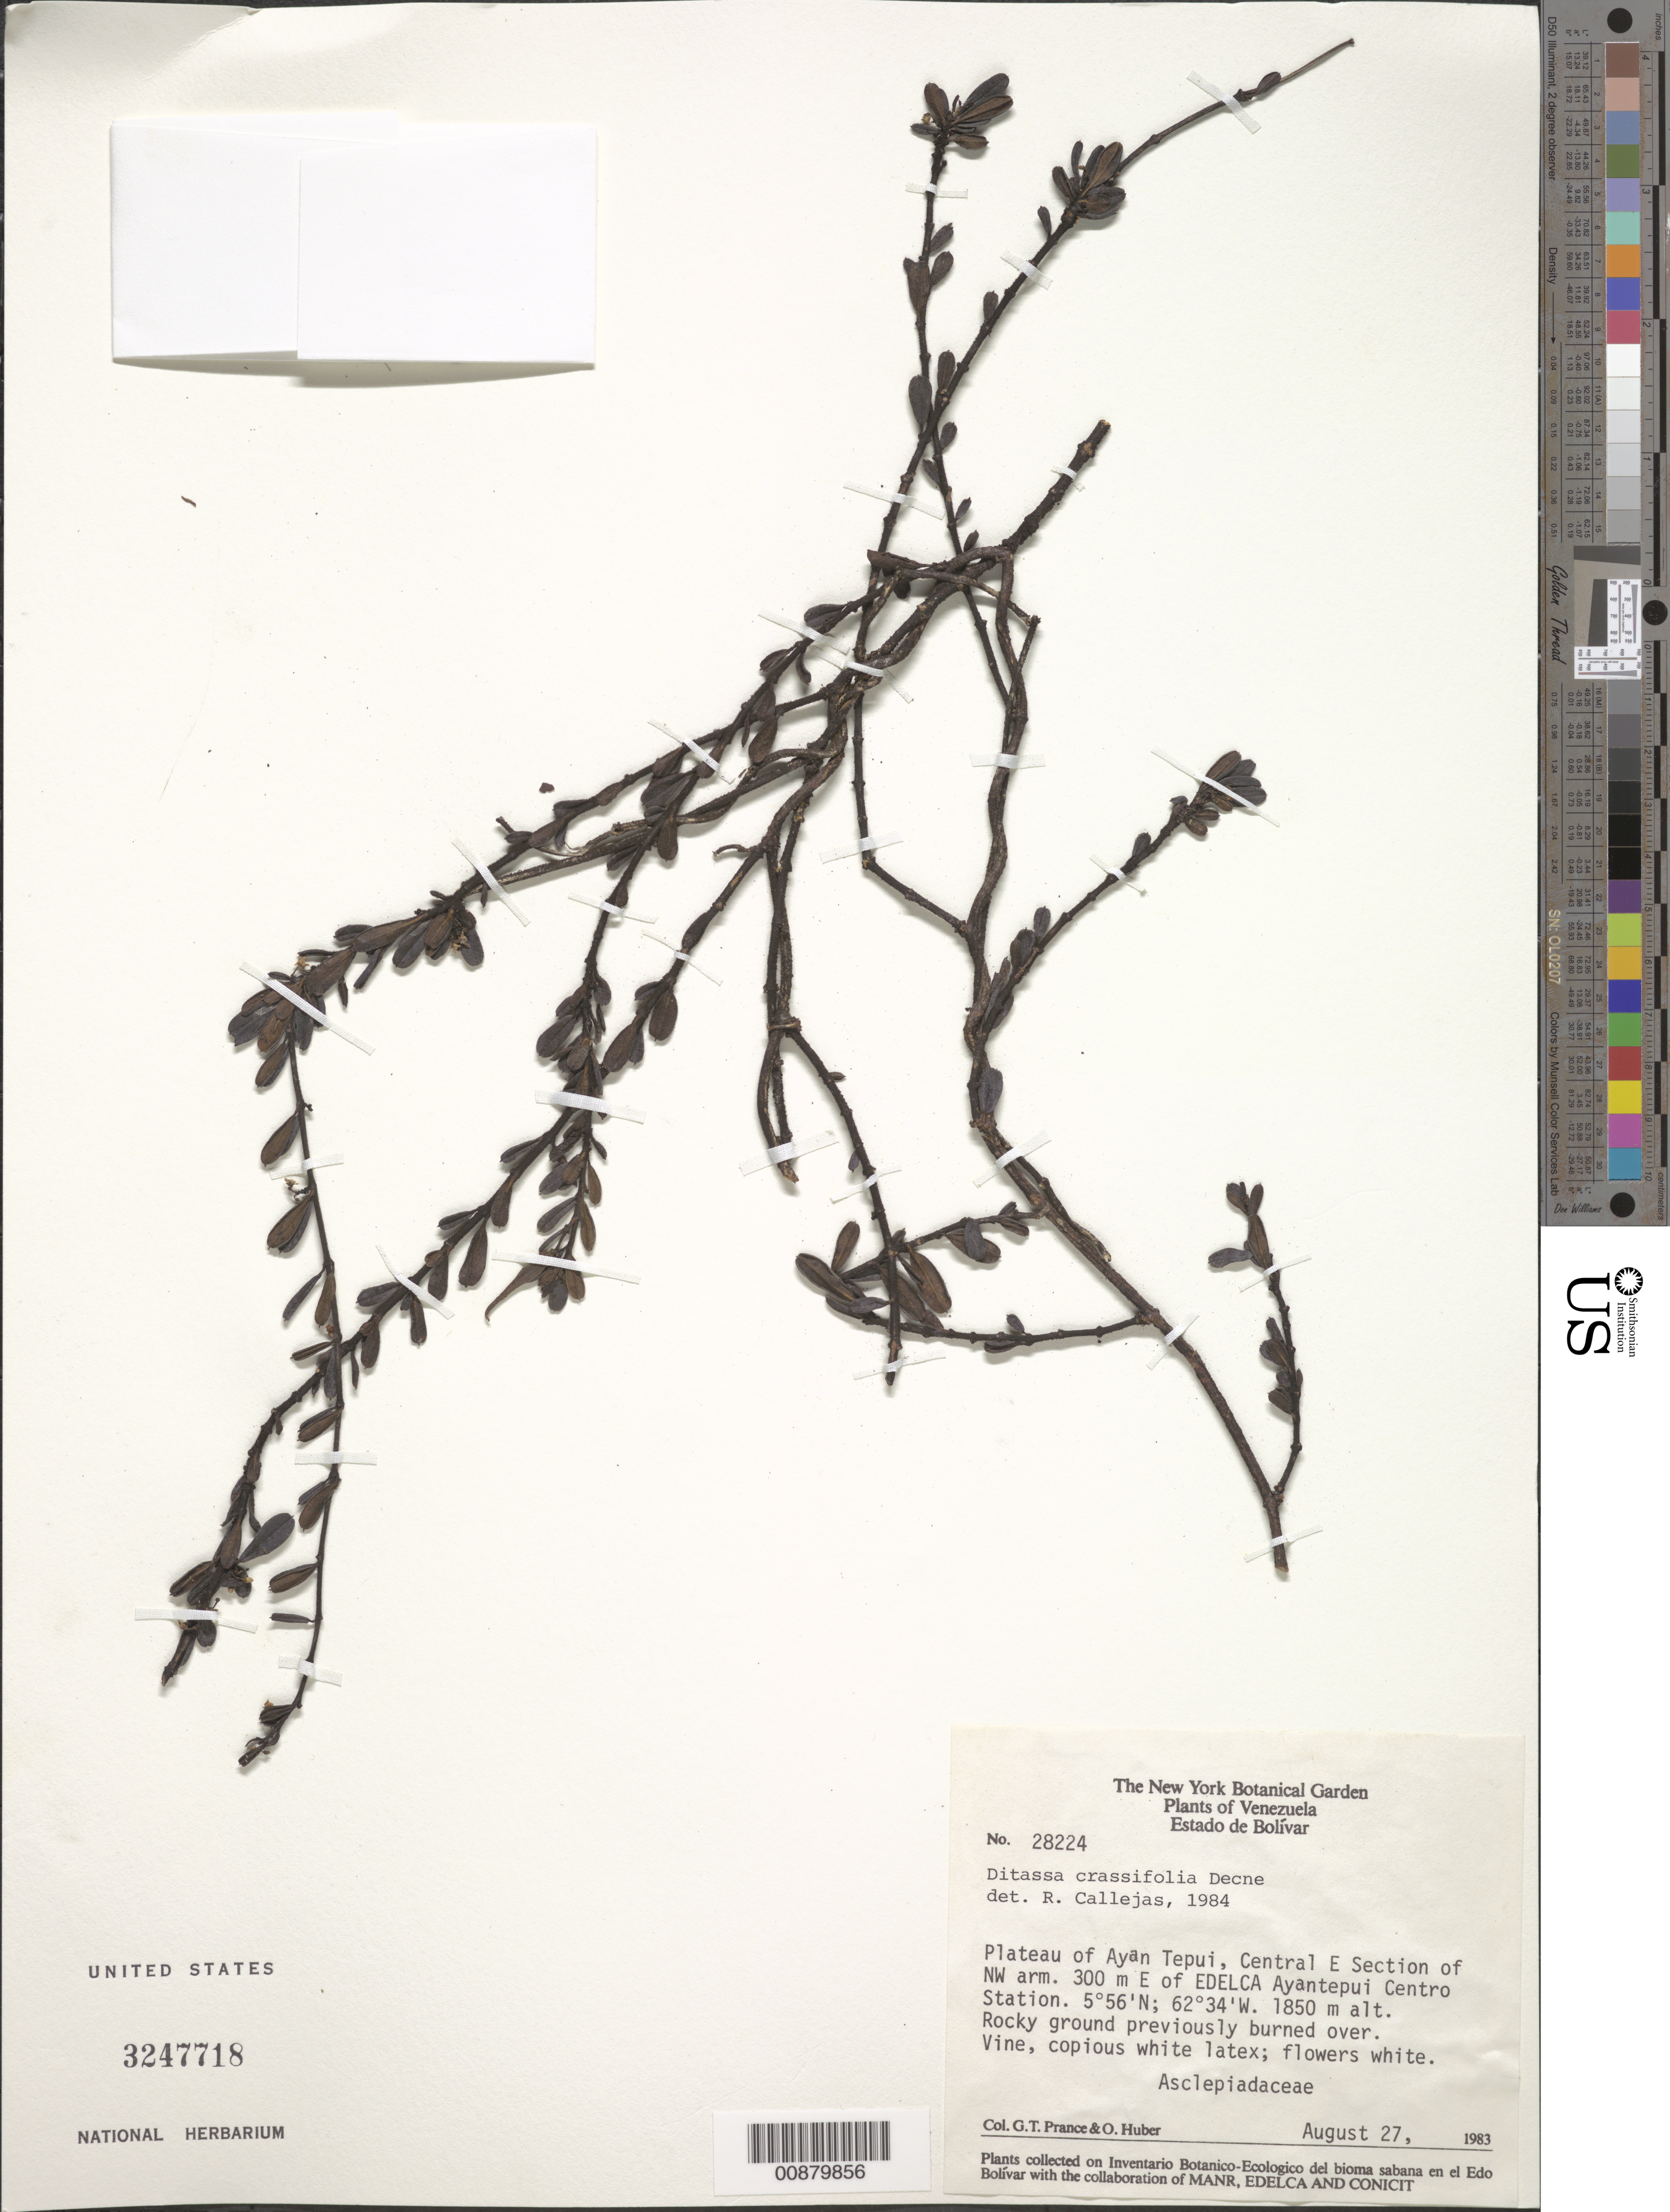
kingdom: Plantae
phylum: Tracheophyta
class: Magnoliopsida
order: Gentianales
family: Apocynaceae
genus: Ditassa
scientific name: Ditassa crassifolia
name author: Decne.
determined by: Callejas, Ricardo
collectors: G. T. Prance & O. Huber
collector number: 28224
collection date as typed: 27-Aug-83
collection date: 1983-08-27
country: Venezuela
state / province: Bolívar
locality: Auyan tepuí plateau, Central E section of NW arm. 300 m E of EDELAC Aantepuí-Centro Station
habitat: Rocky ground previously burned over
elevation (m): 1850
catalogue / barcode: US 3247718